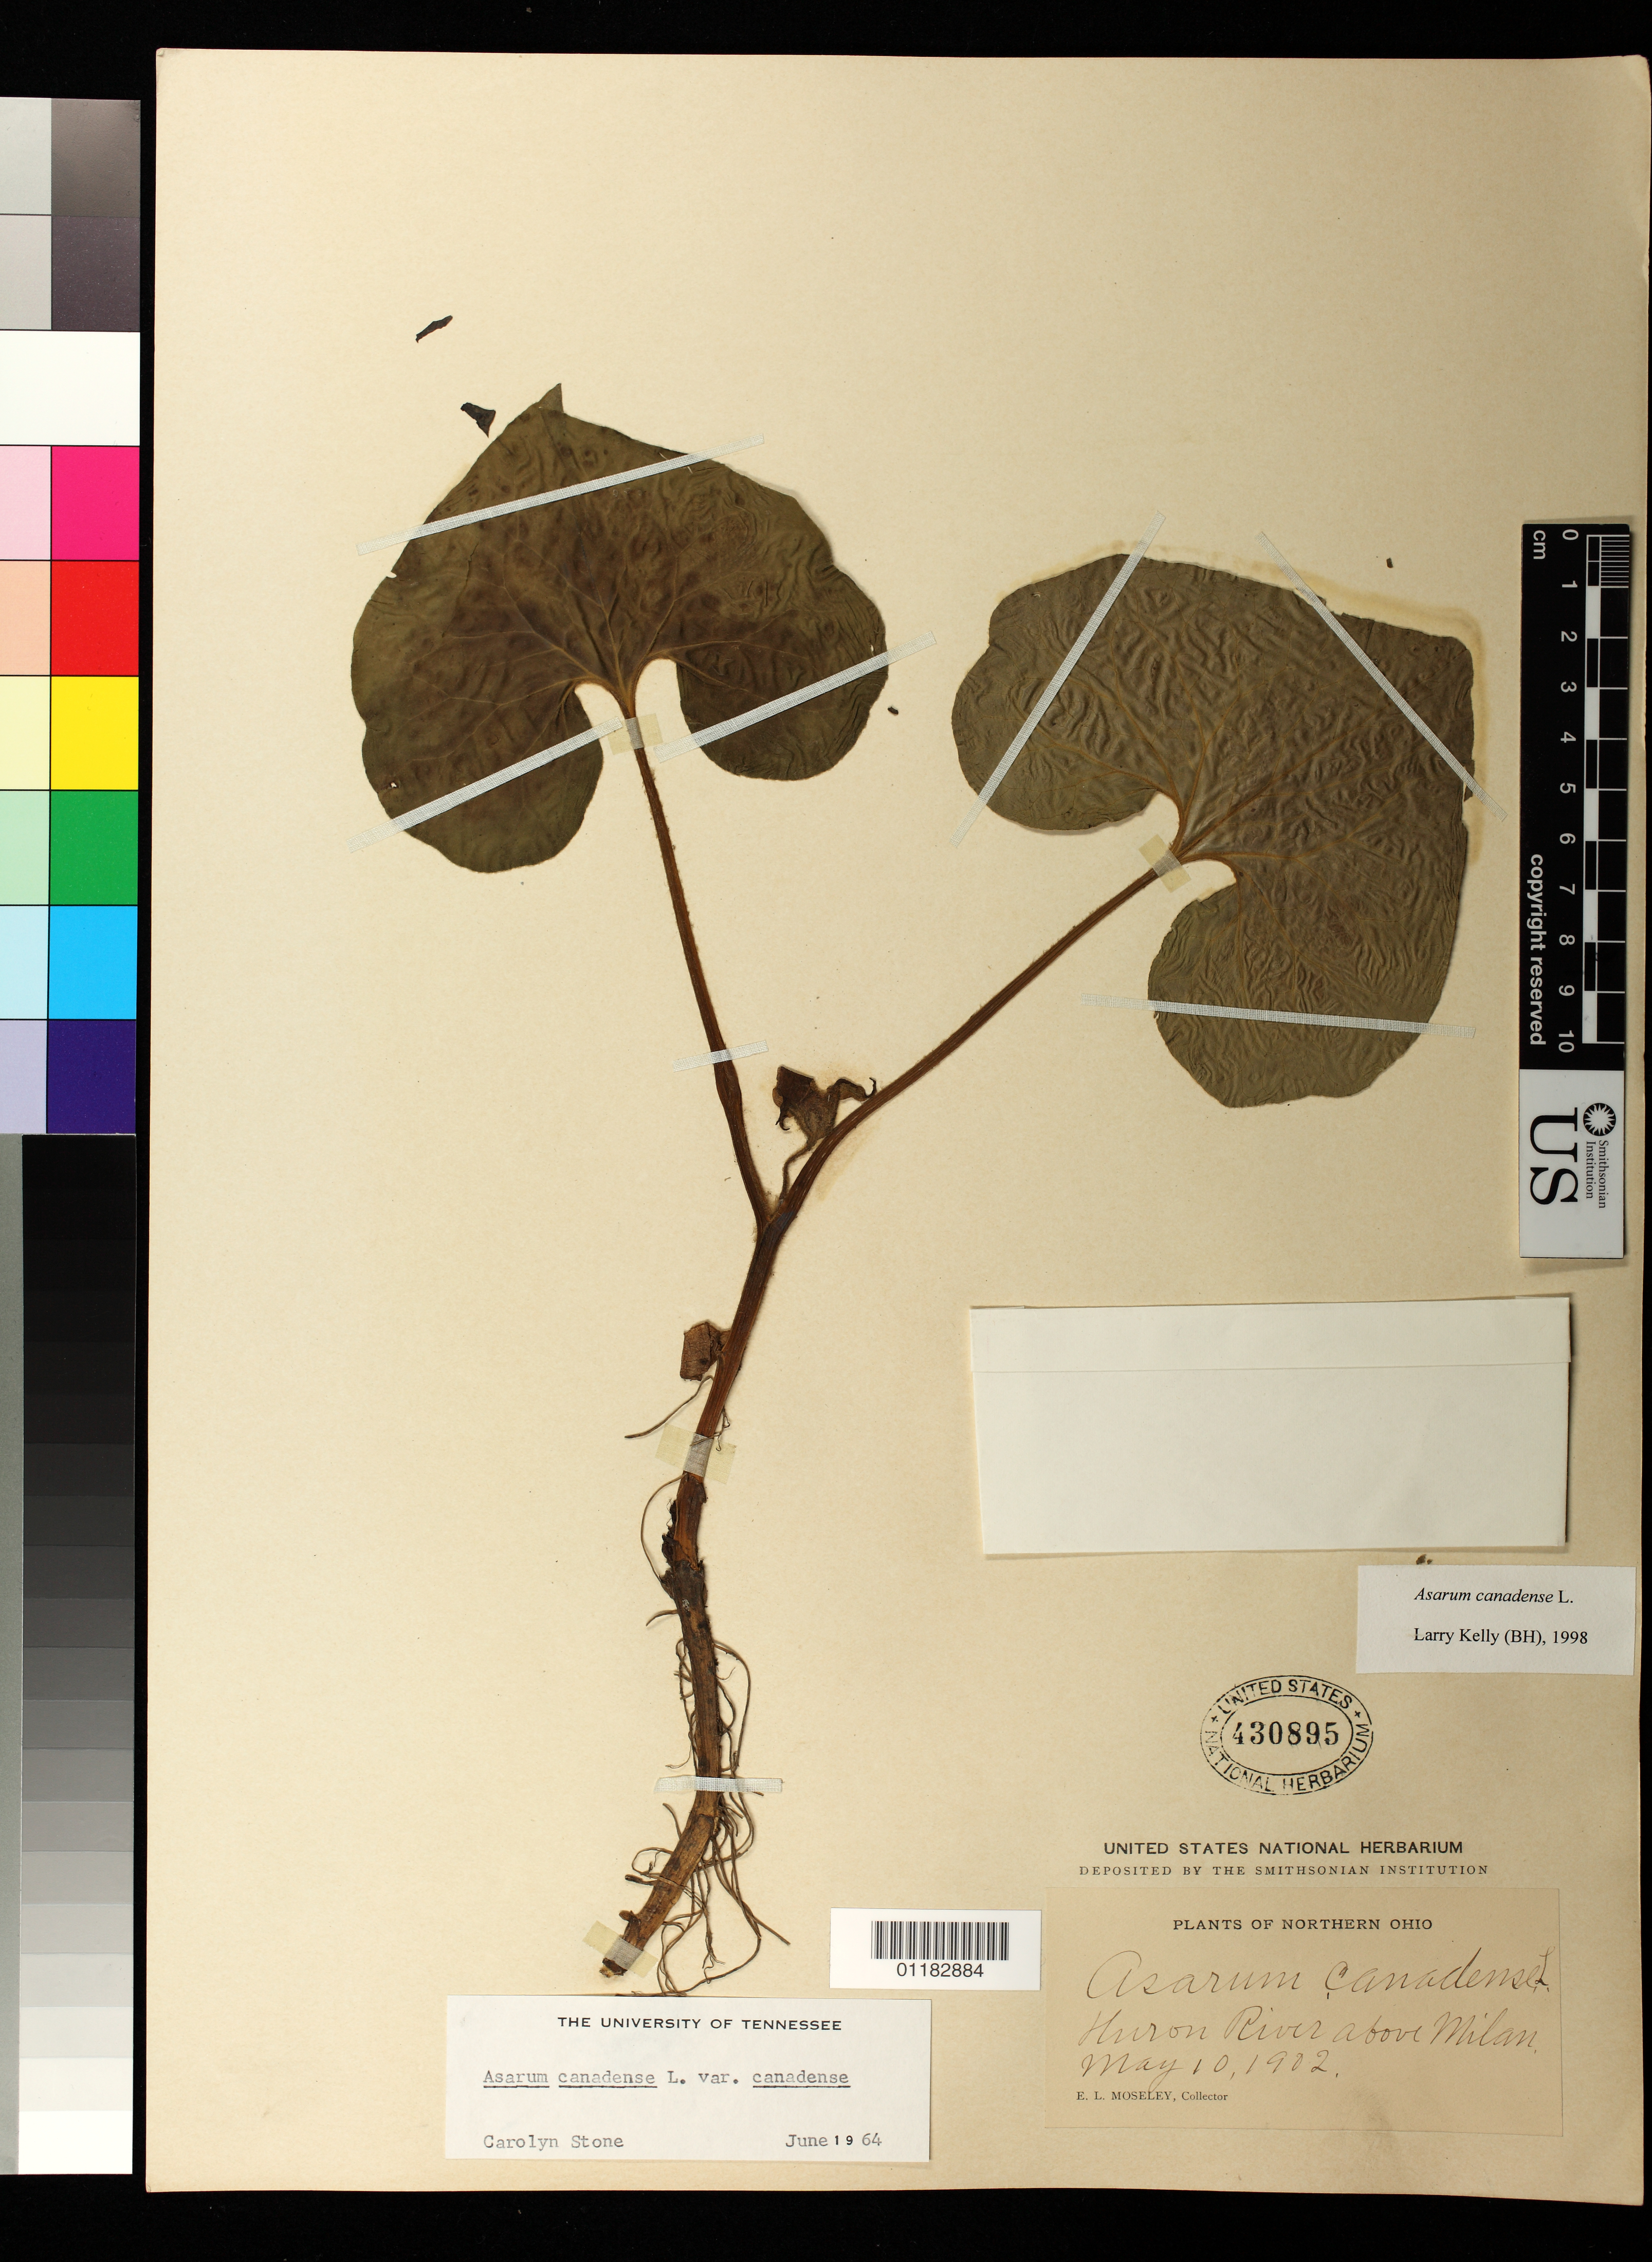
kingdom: Plantae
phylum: Tracheophyta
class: Magnoliopsida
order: Piperales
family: Aristolochiaceae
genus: Asarum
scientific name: Asarum canadense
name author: L.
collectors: E. Moseley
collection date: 1912-05-10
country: United States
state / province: Ohio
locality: Huron River above Milan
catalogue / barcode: US 430895